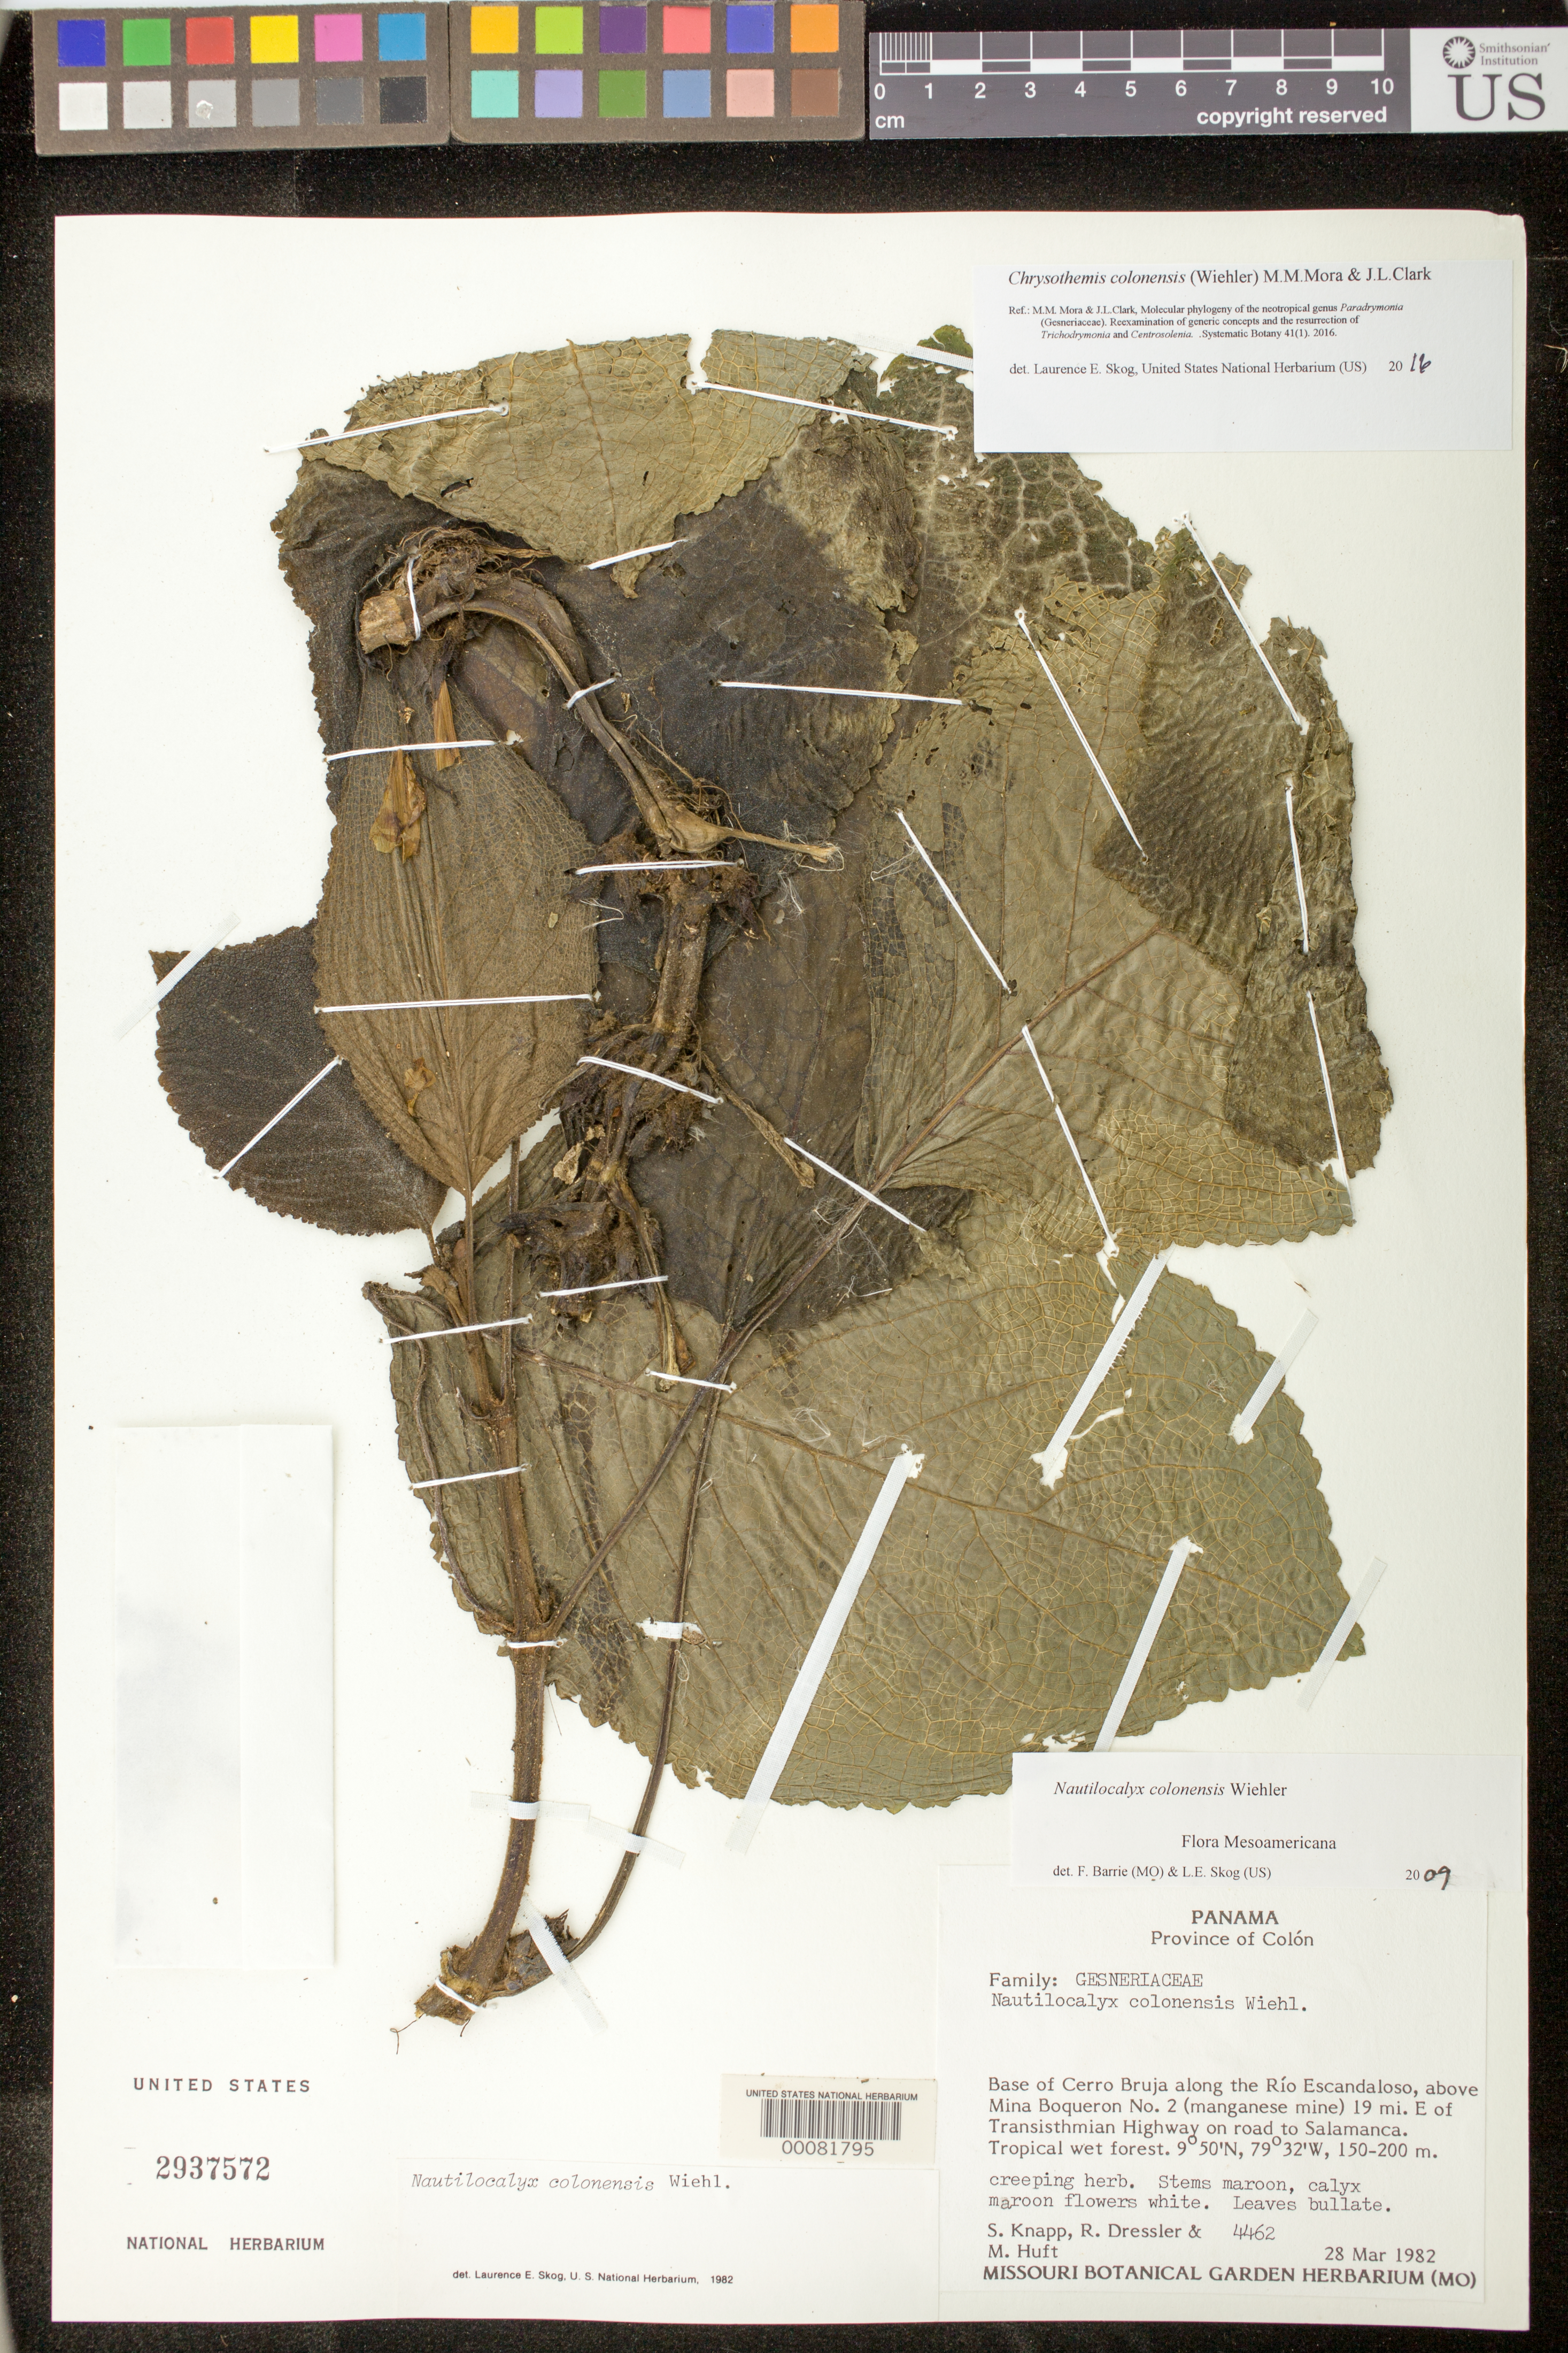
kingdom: Plantae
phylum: Tracheophyta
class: Magnoliopsida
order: Lamiales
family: Gesneriaceae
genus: Chrysothemis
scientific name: Chrysothemis colonensis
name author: (Wiehler) M.M. Mora & J.L. Clark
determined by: Skog, Laurence E.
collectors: S. Knapp, R. Dressler & M. J. Huft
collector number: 4462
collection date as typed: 28 Mar 1982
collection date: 1982-03-28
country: Panama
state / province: Colón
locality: Base of Cerro Bruja along Rio Escandaloso, above mina Boqueron no 2 (manganese mine) 19 mi E of Transisthmian hwy to Salamanca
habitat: Tropical wet forest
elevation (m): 150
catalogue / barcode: US 2937572